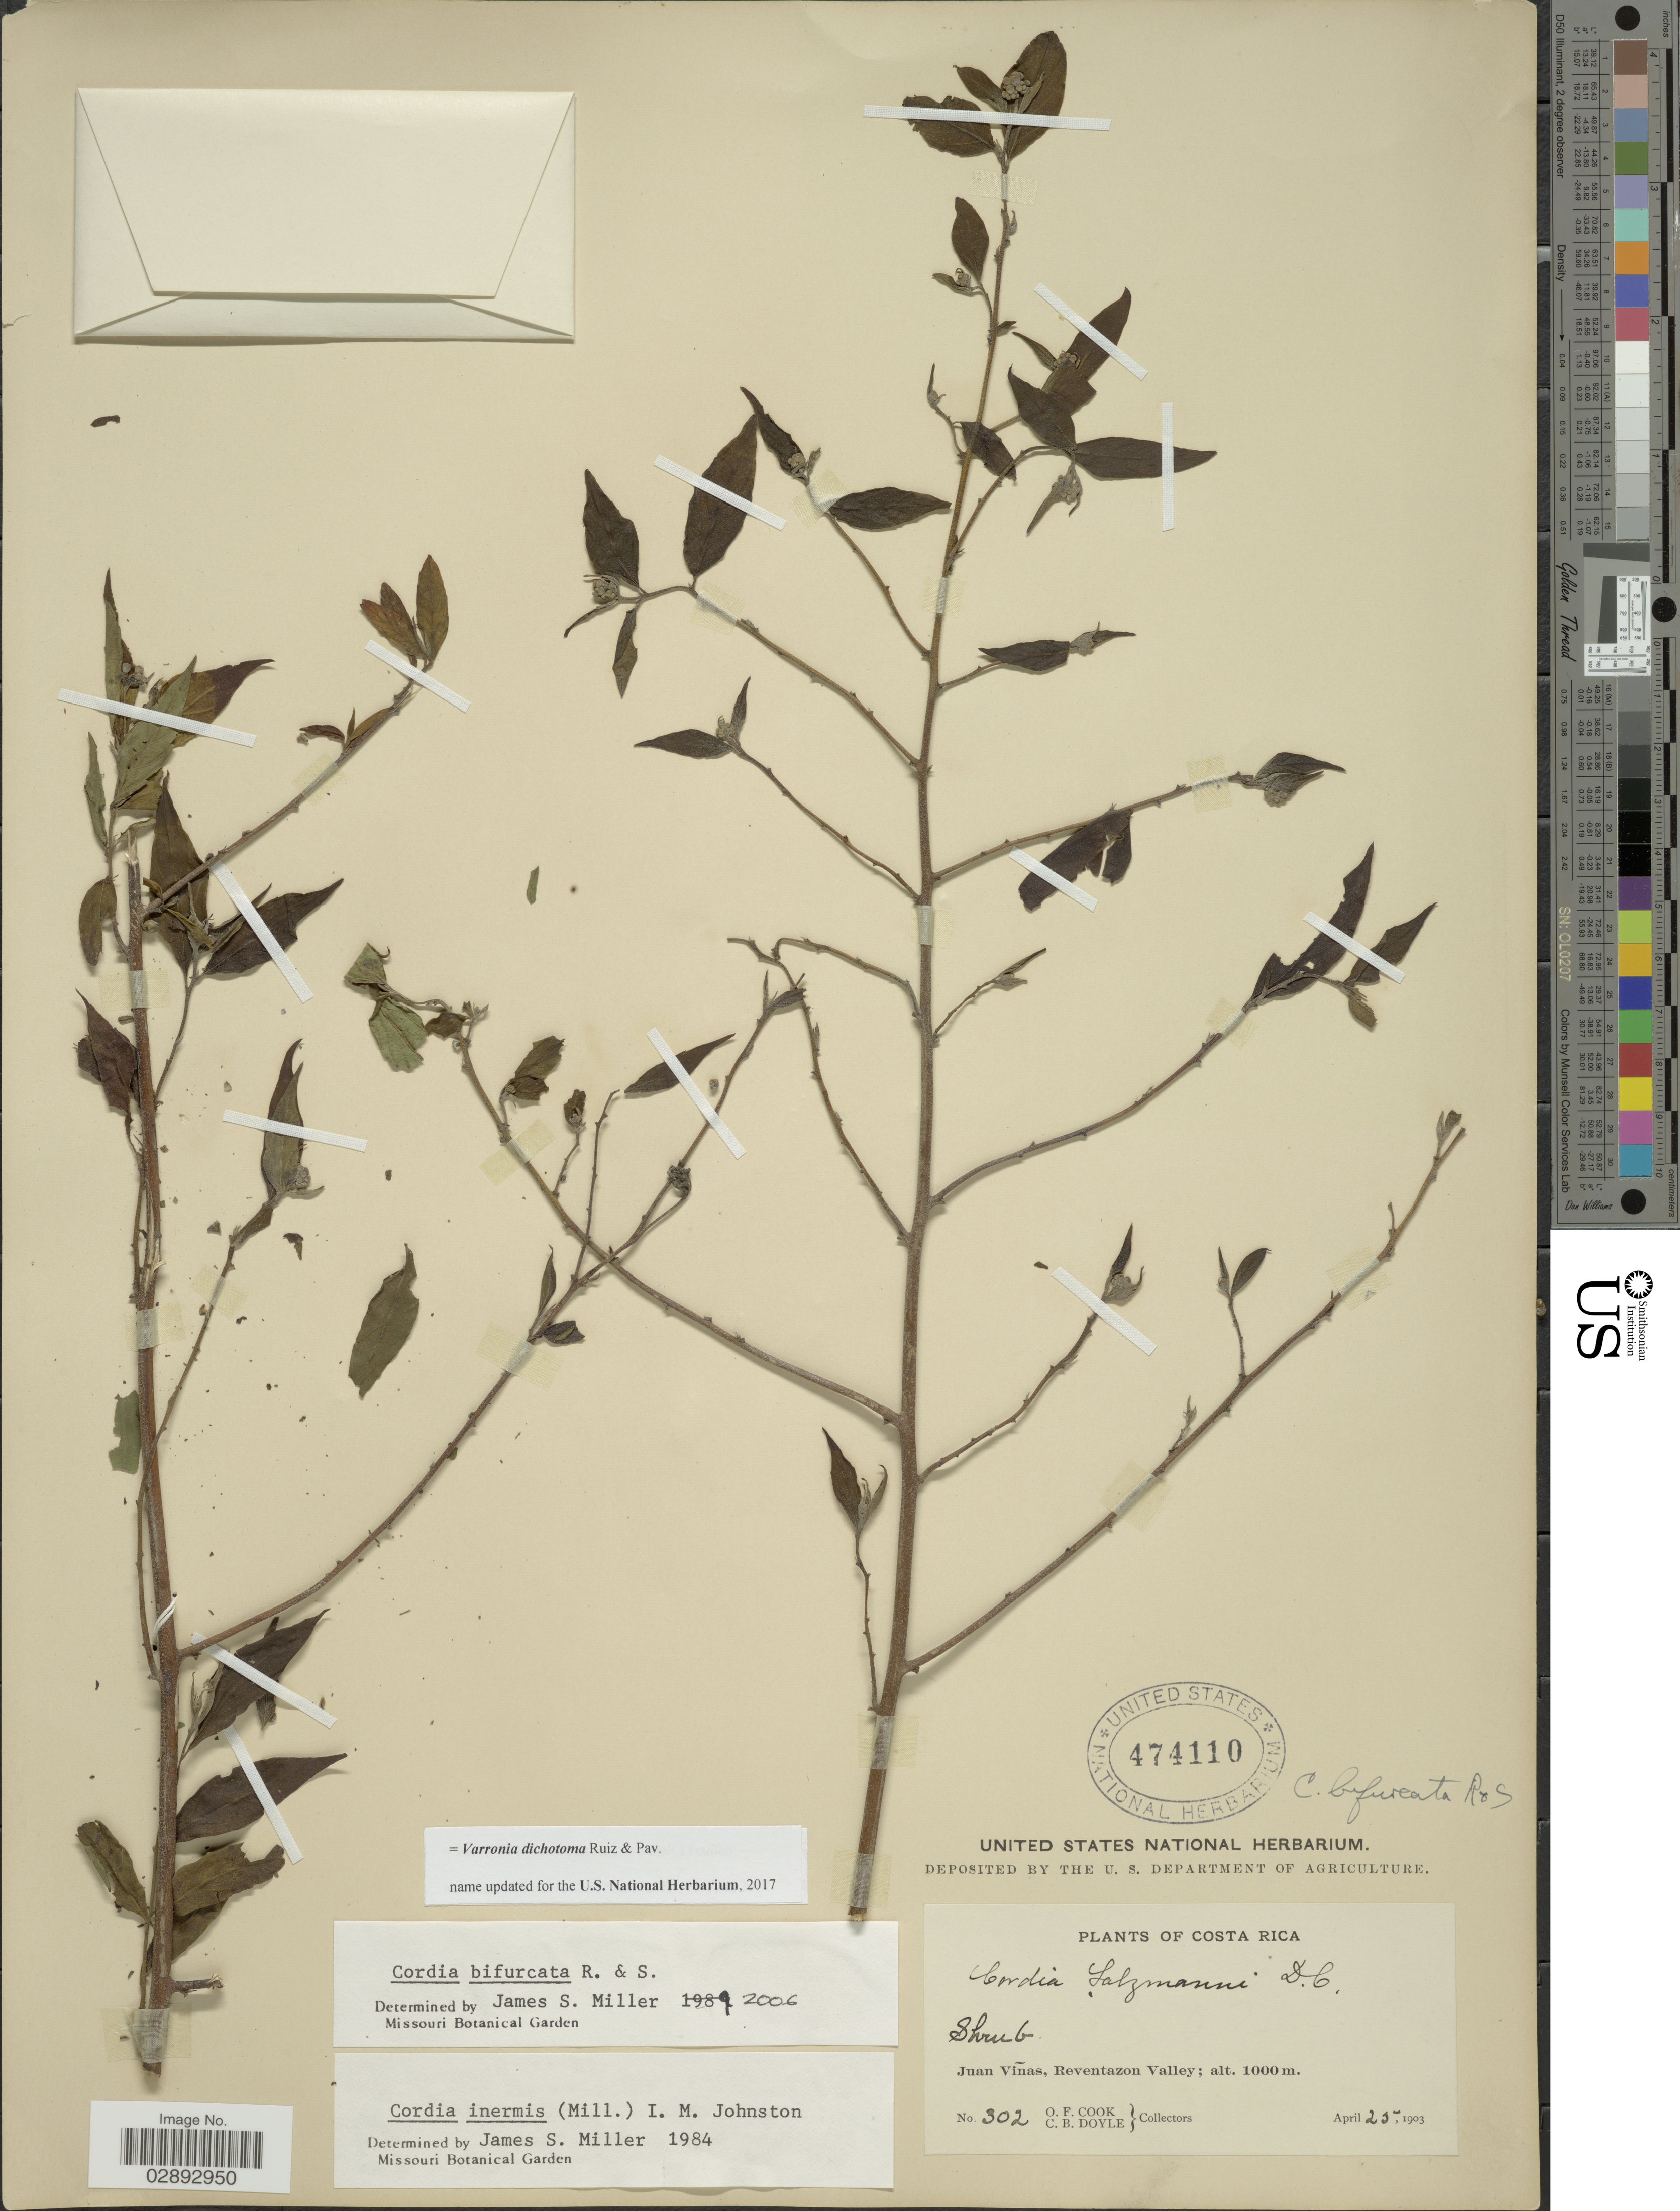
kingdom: Plantae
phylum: Tracheophyta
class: Magnoliopsida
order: Boraginales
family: Cordiaceae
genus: Varronia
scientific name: Varronia dichotoma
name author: Ruiz & Pav.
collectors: O. F. Cook & C. Doyle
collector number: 302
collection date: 1903-04-25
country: Costa Rica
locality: Juan Viñas, Reventazon Valley.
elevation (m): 1000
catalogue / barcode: US 474110